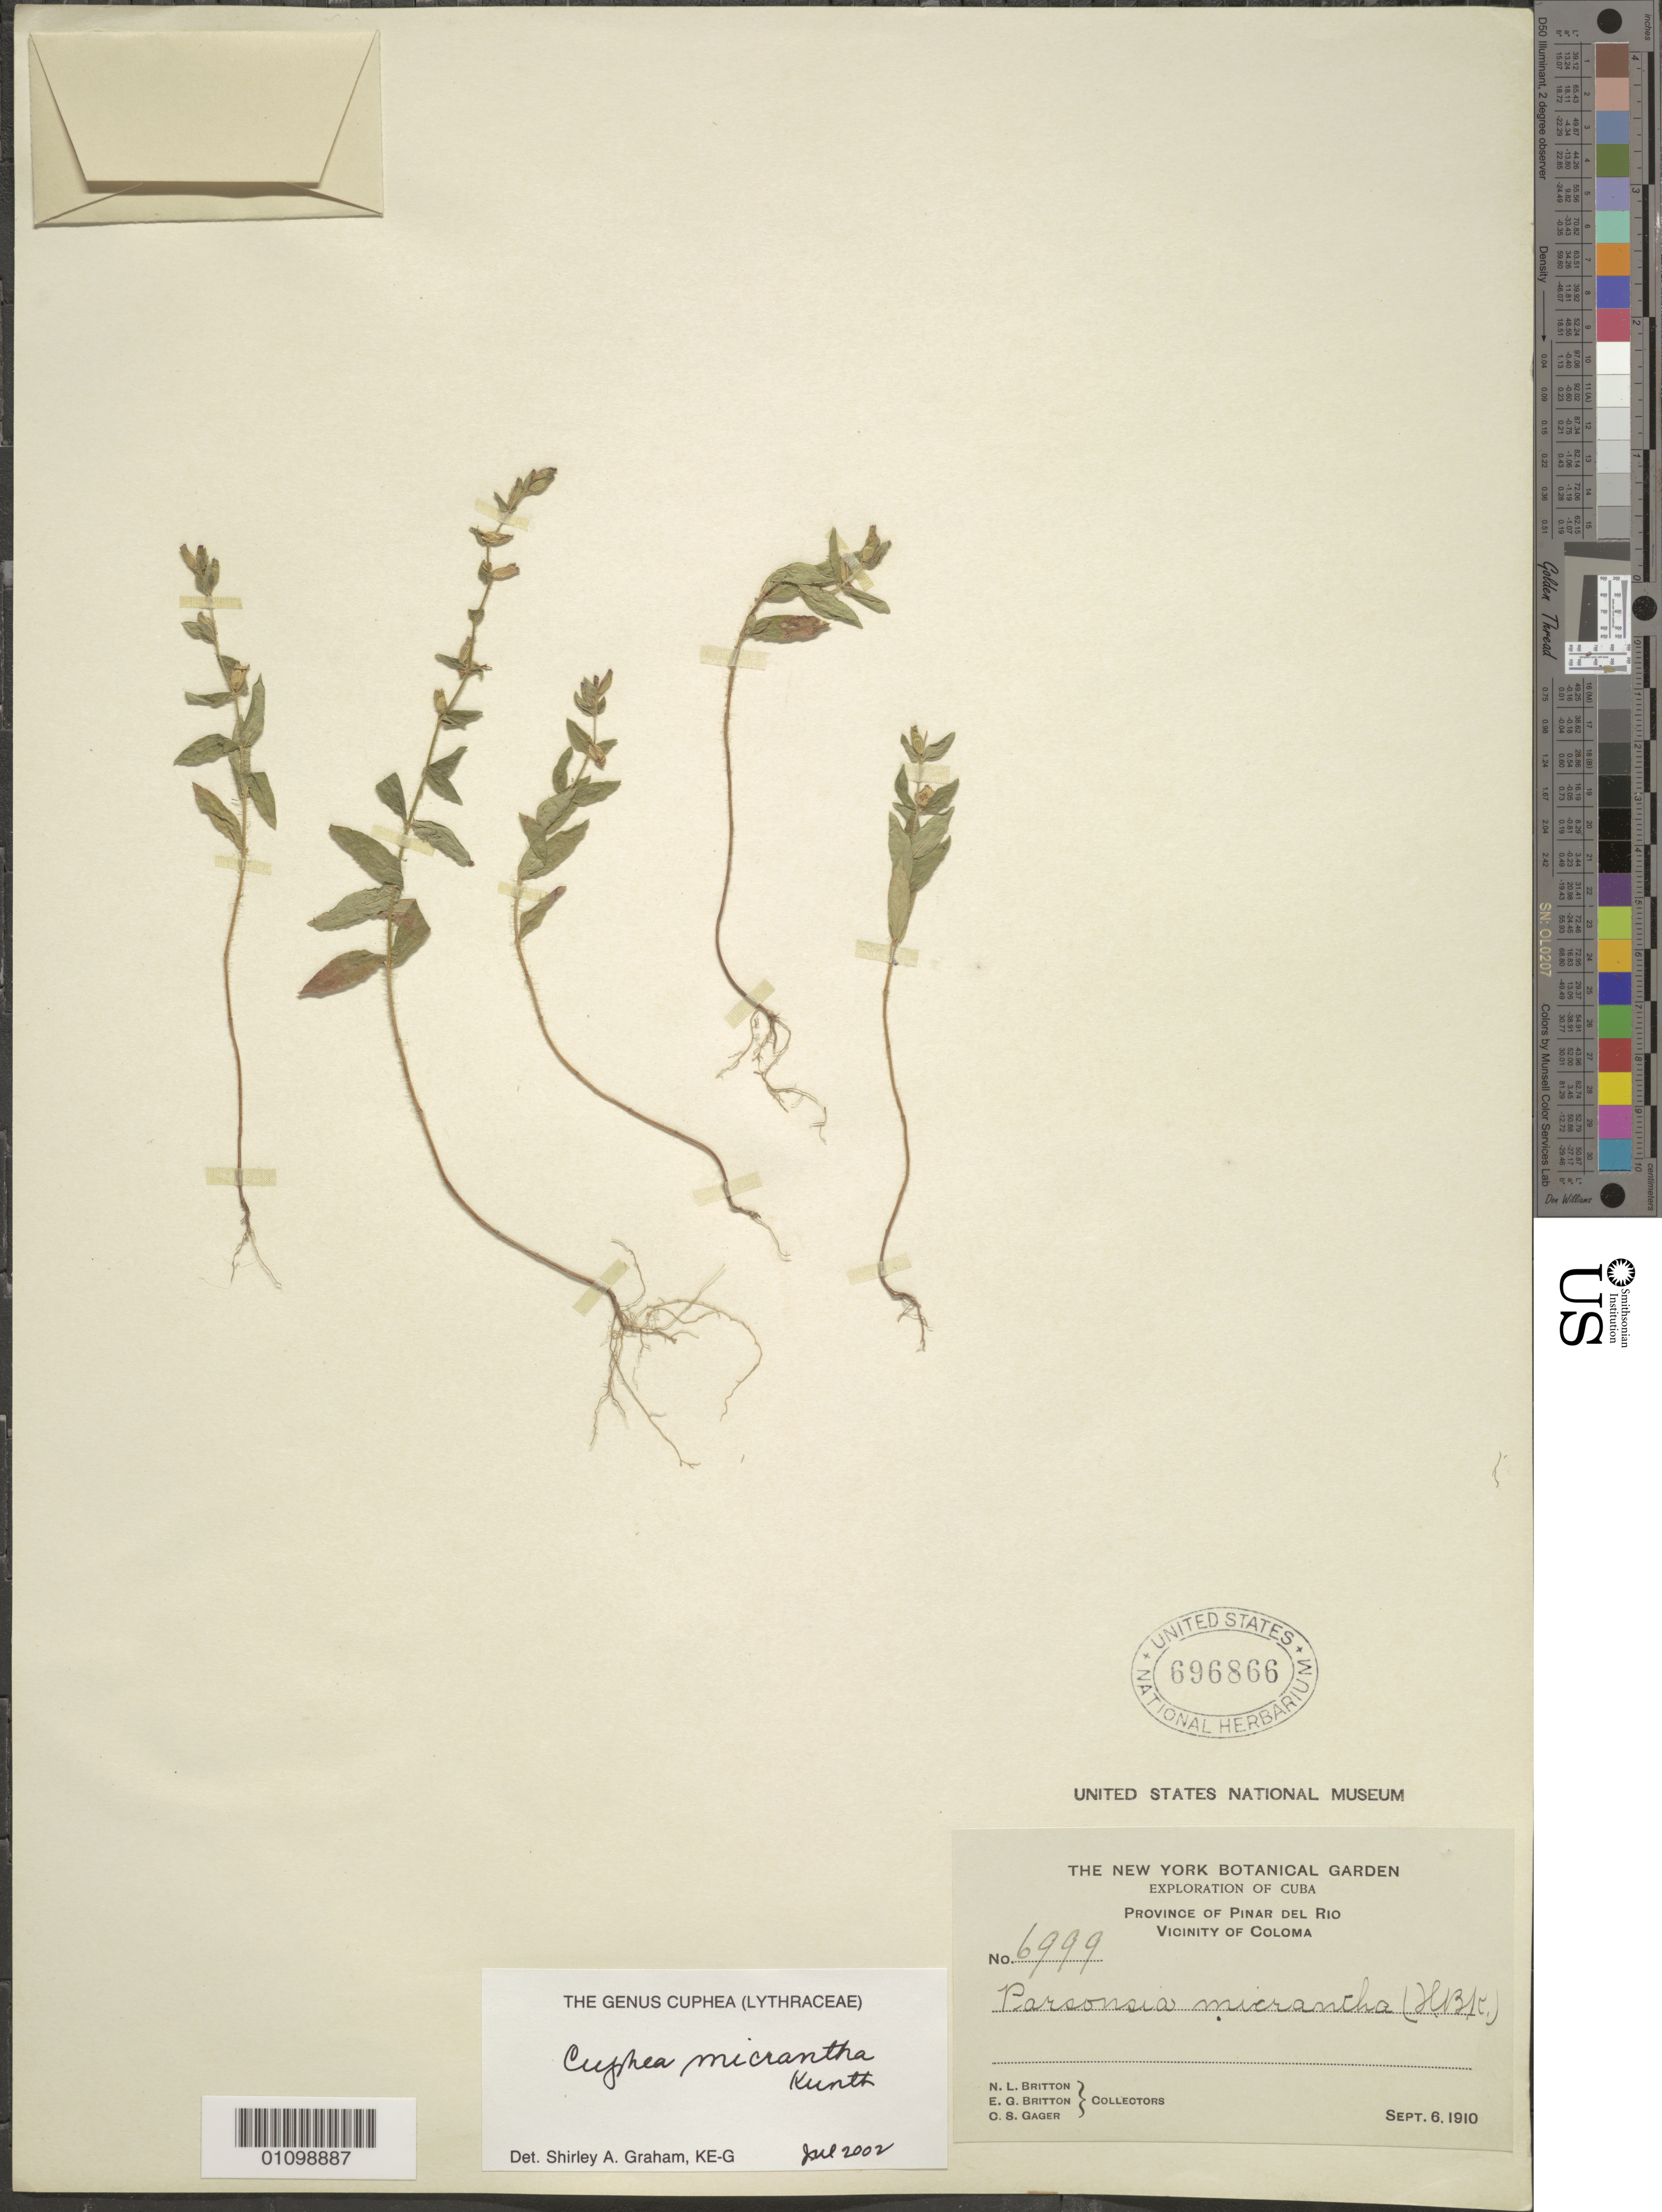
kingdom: Plantae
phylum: Tracheophyta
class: Magnoliopsida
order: Myrtales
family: Lythraceae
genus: Cuphea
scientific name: Cuphea micrantha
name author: Kunth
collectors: N. Britton, E. G. Britton & C. Gager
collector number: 6999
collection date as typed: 06 Sep 1910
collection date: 1910-09-06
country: Cuba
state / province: Pinar del Rio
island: Cuba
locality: Vicinity of Coloma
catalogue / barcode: US 696866